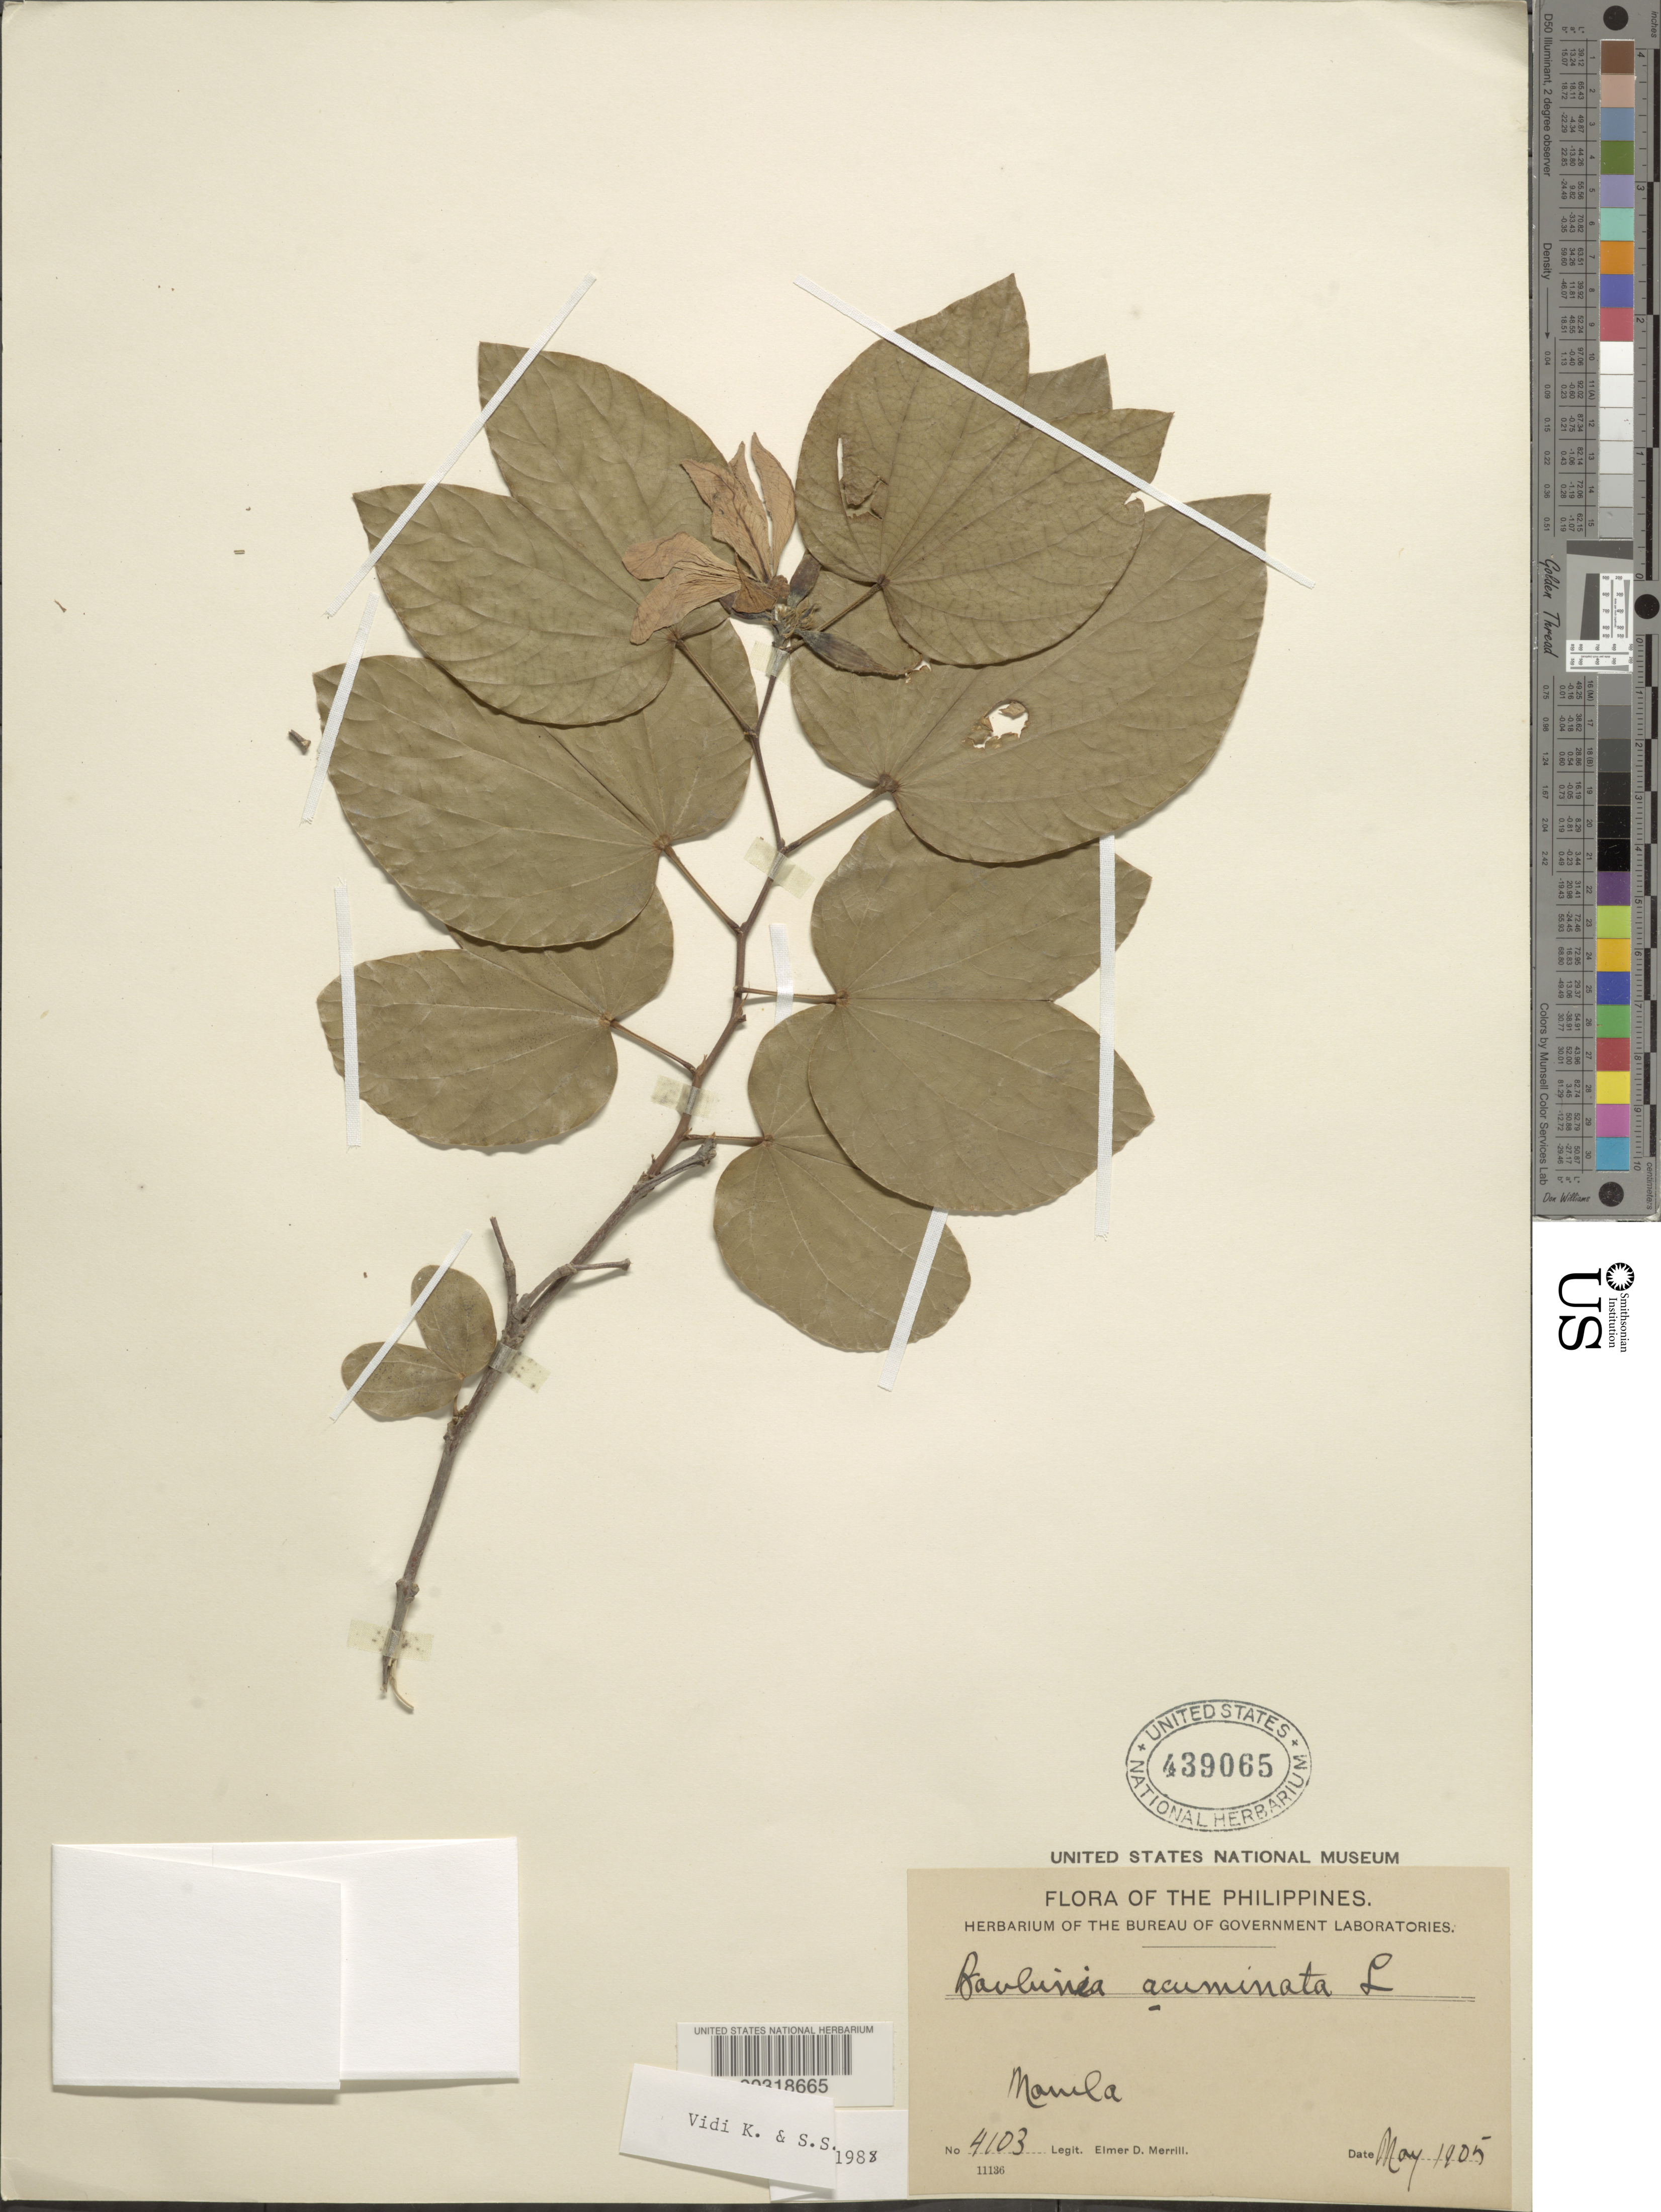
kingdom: Plantae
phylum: Tracheophyta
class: Magnoliopsida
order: Fabales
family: Fabaceae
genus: Bauhinia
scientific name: Bauhinia acuminata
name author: L.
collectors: E. D. Merrill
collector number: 4103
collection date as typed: May 1905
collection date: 1905-05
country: Philippines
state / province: National Capital Region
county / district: Manila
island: Luzon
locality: Manila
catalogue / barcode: US 439065